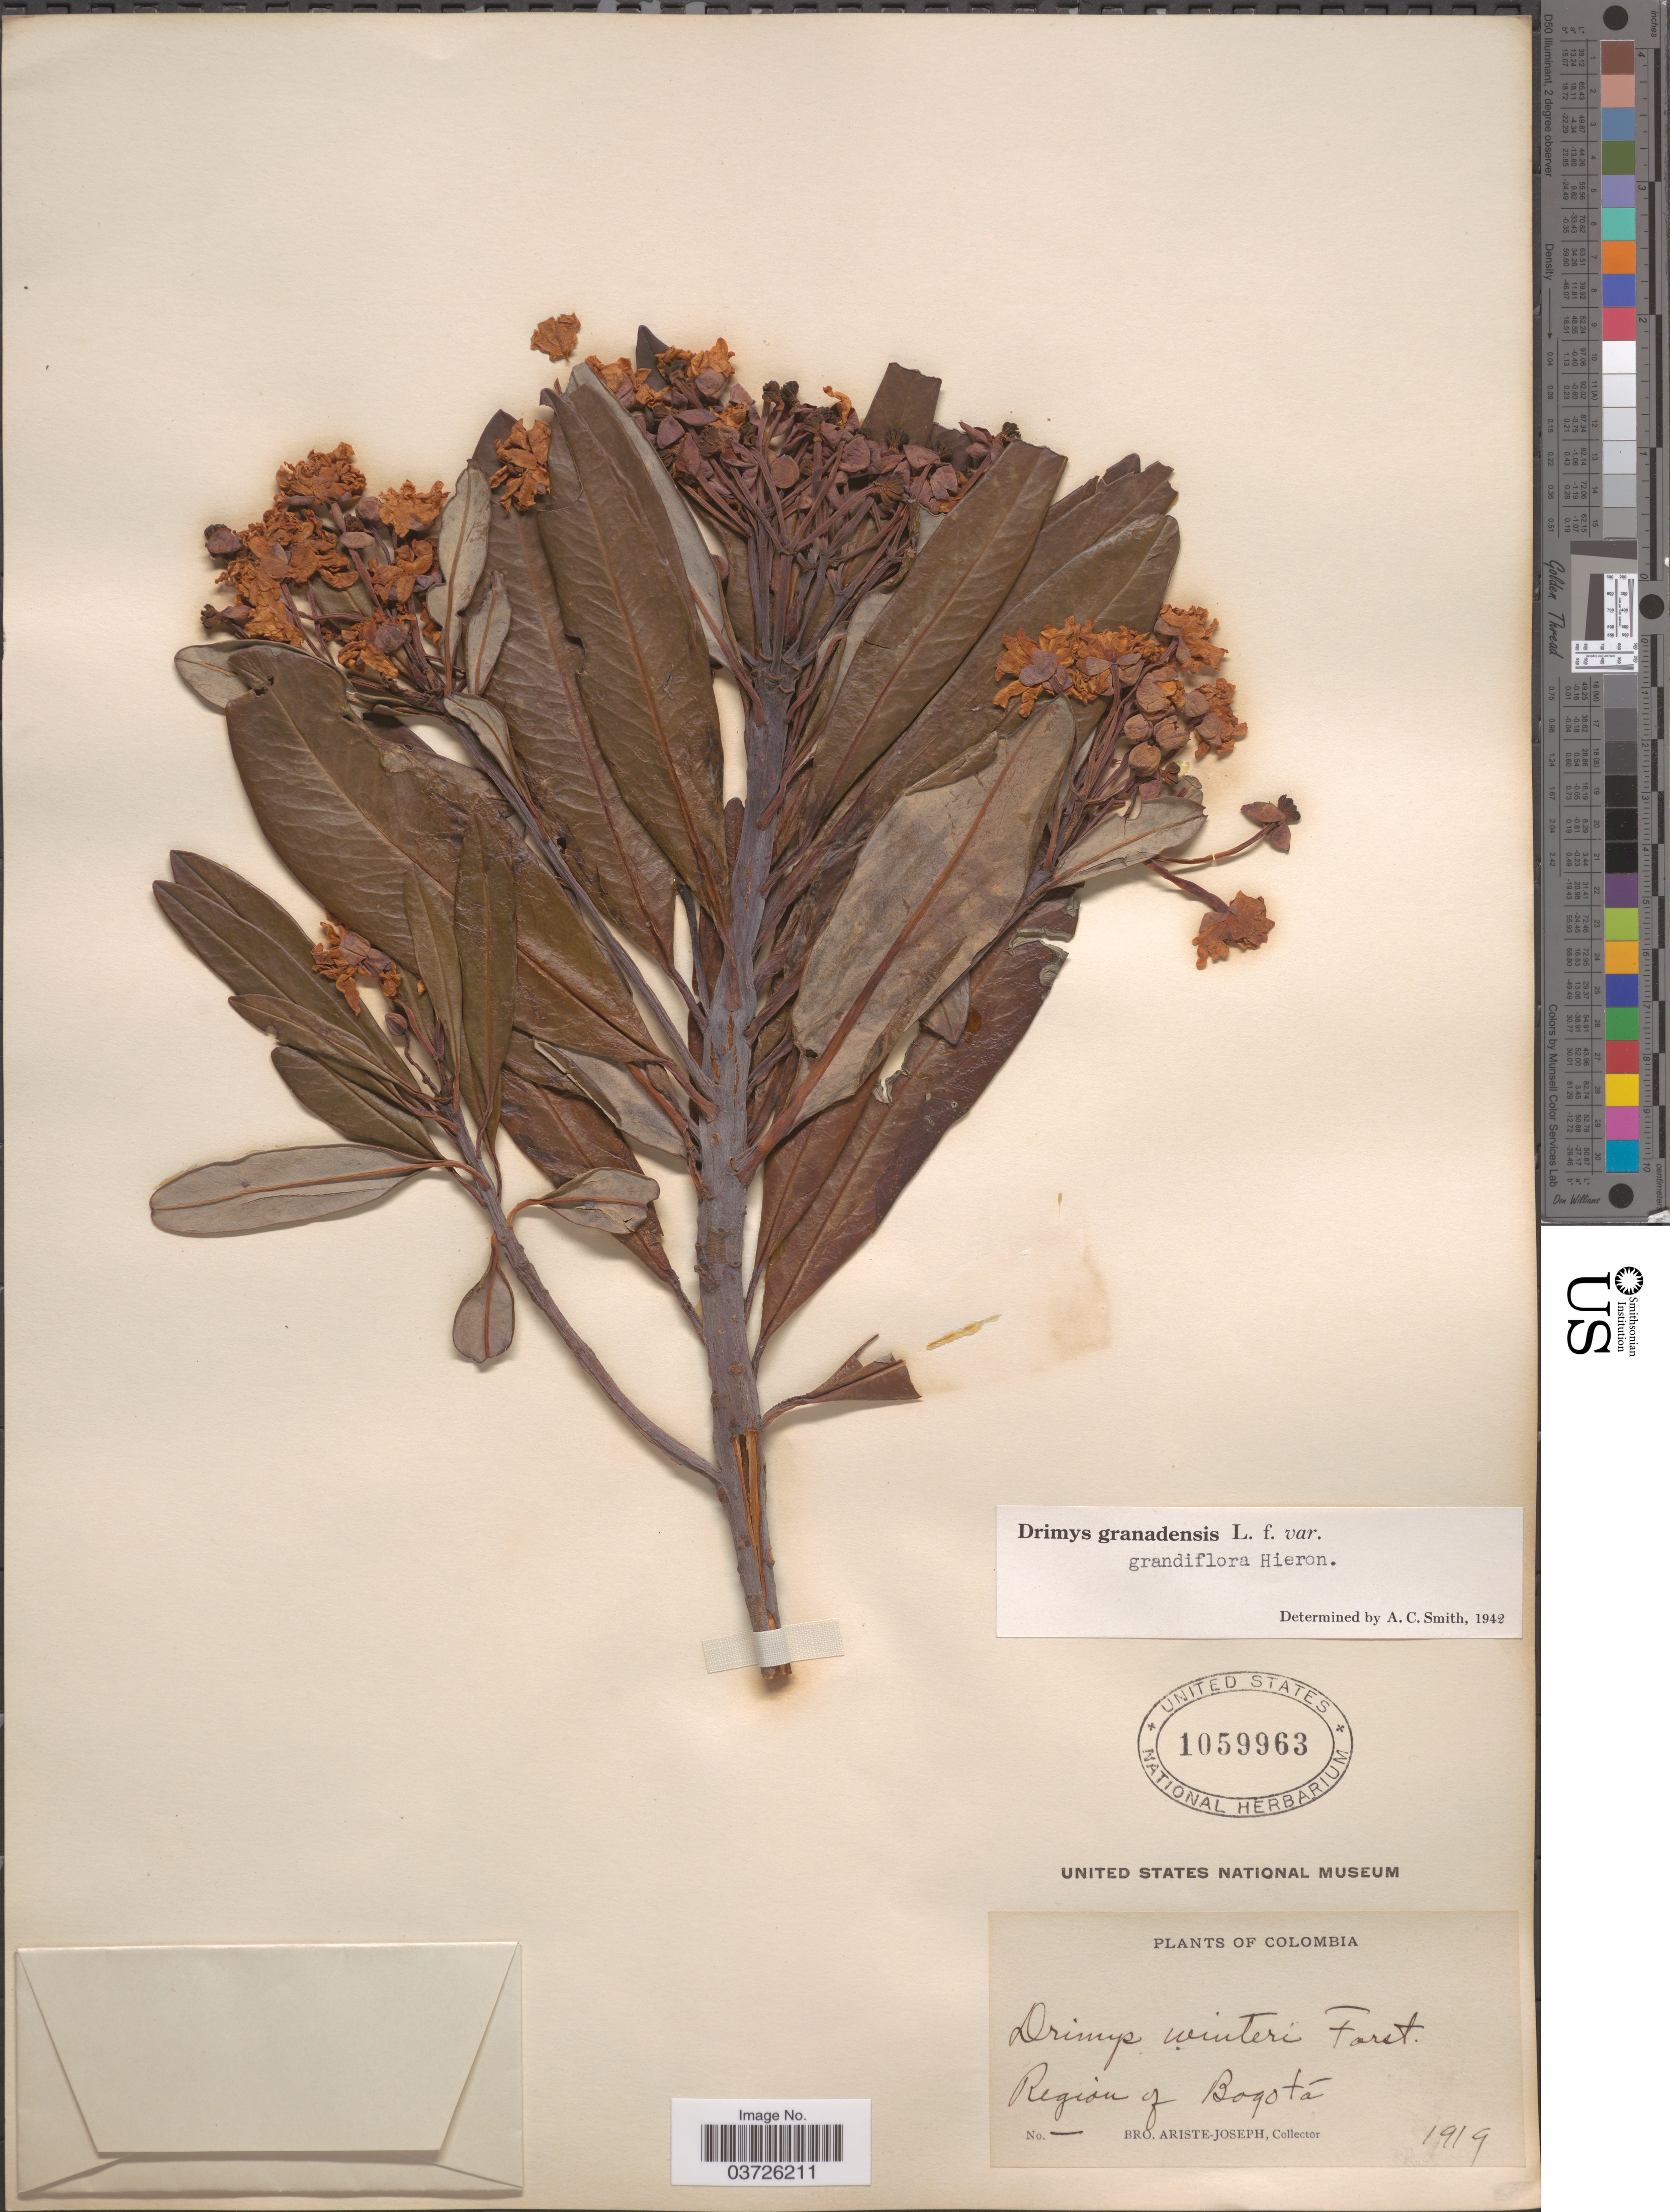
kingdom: Plantae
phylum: Tracheophyta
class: Magnoliopsida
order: Canellales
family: Winteraceae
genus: Drimys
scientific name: Drimys granadensis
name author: L. f.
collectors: Bro. Ariste-Joseph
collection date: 1919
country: Colombia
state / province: Bogota D.C.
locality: Region of Bogotá.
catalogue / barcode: US 1059963